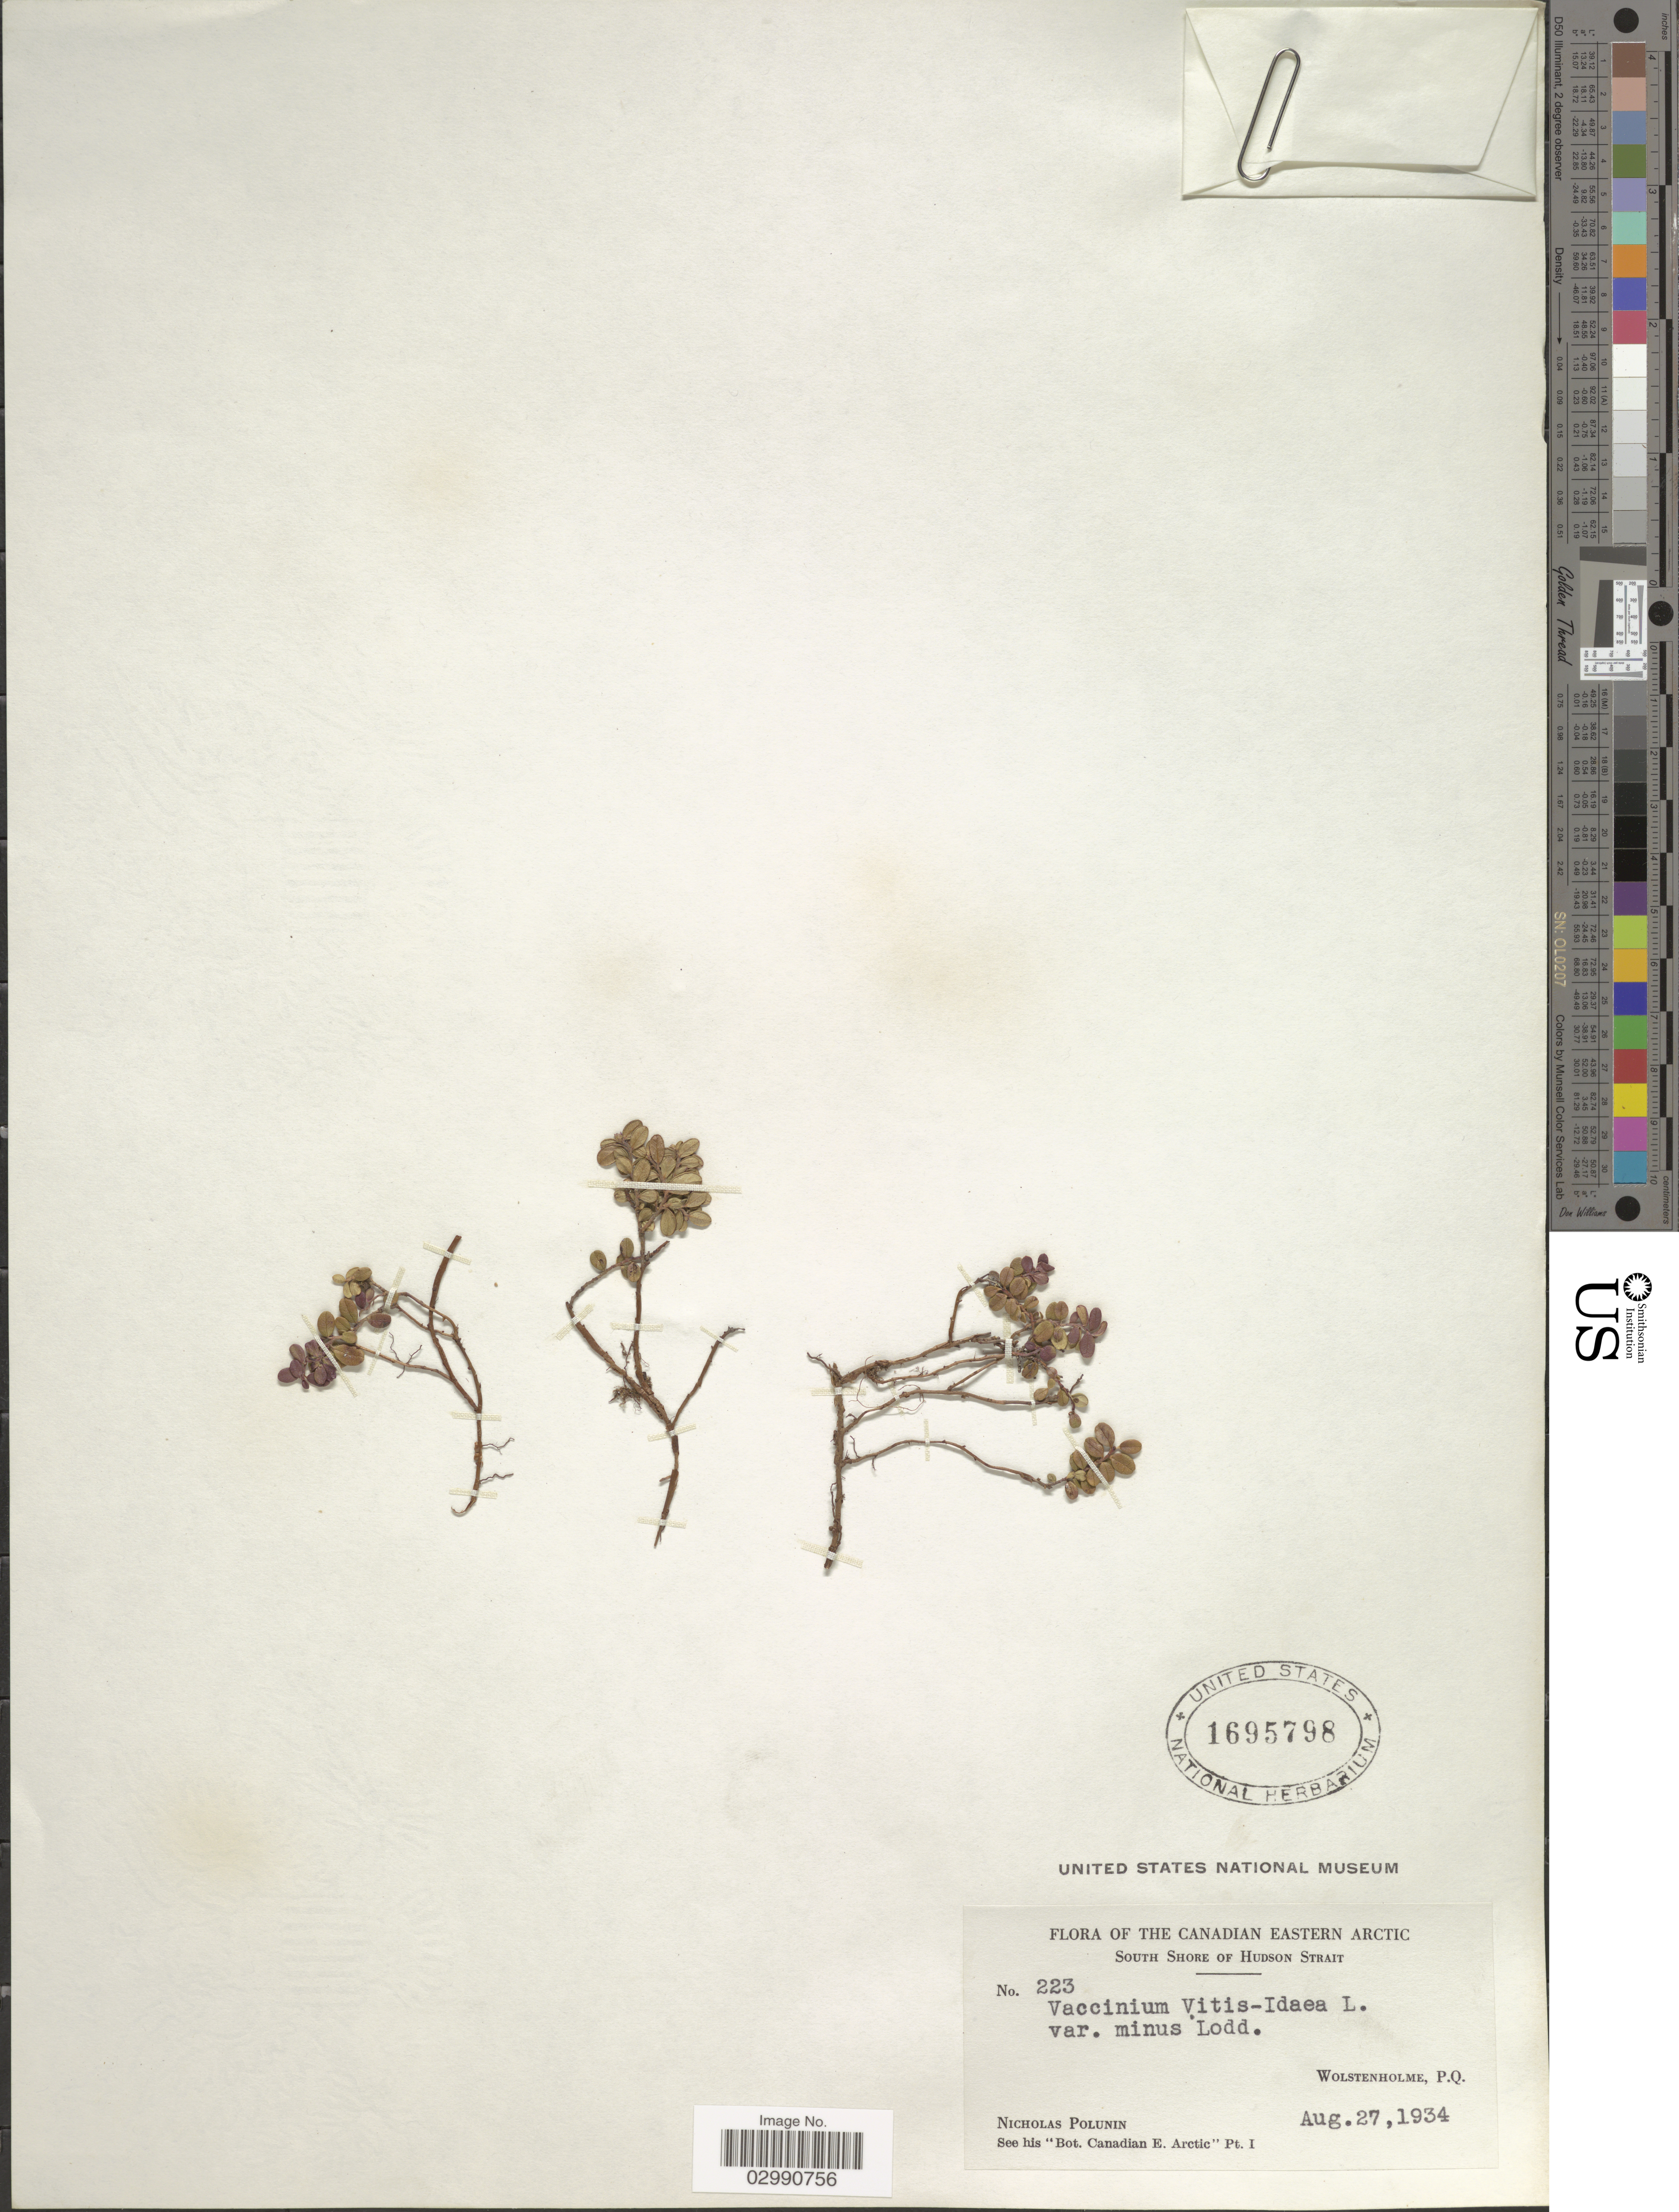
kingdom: Plantae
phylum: Tracheophyta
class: Magnoliopsida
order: Ericales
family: Ericaceae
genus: Vaccinium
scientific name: Vaccinium vitis-idaea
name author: L.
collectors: N. V. Polunin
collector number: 223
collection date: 1934-08-27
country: Canada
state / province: Quebec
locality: The Canadian Eastern Arctic, South Shore of Hudson Strait, Wolstenholme, P.Q.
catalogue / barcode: US 1695798